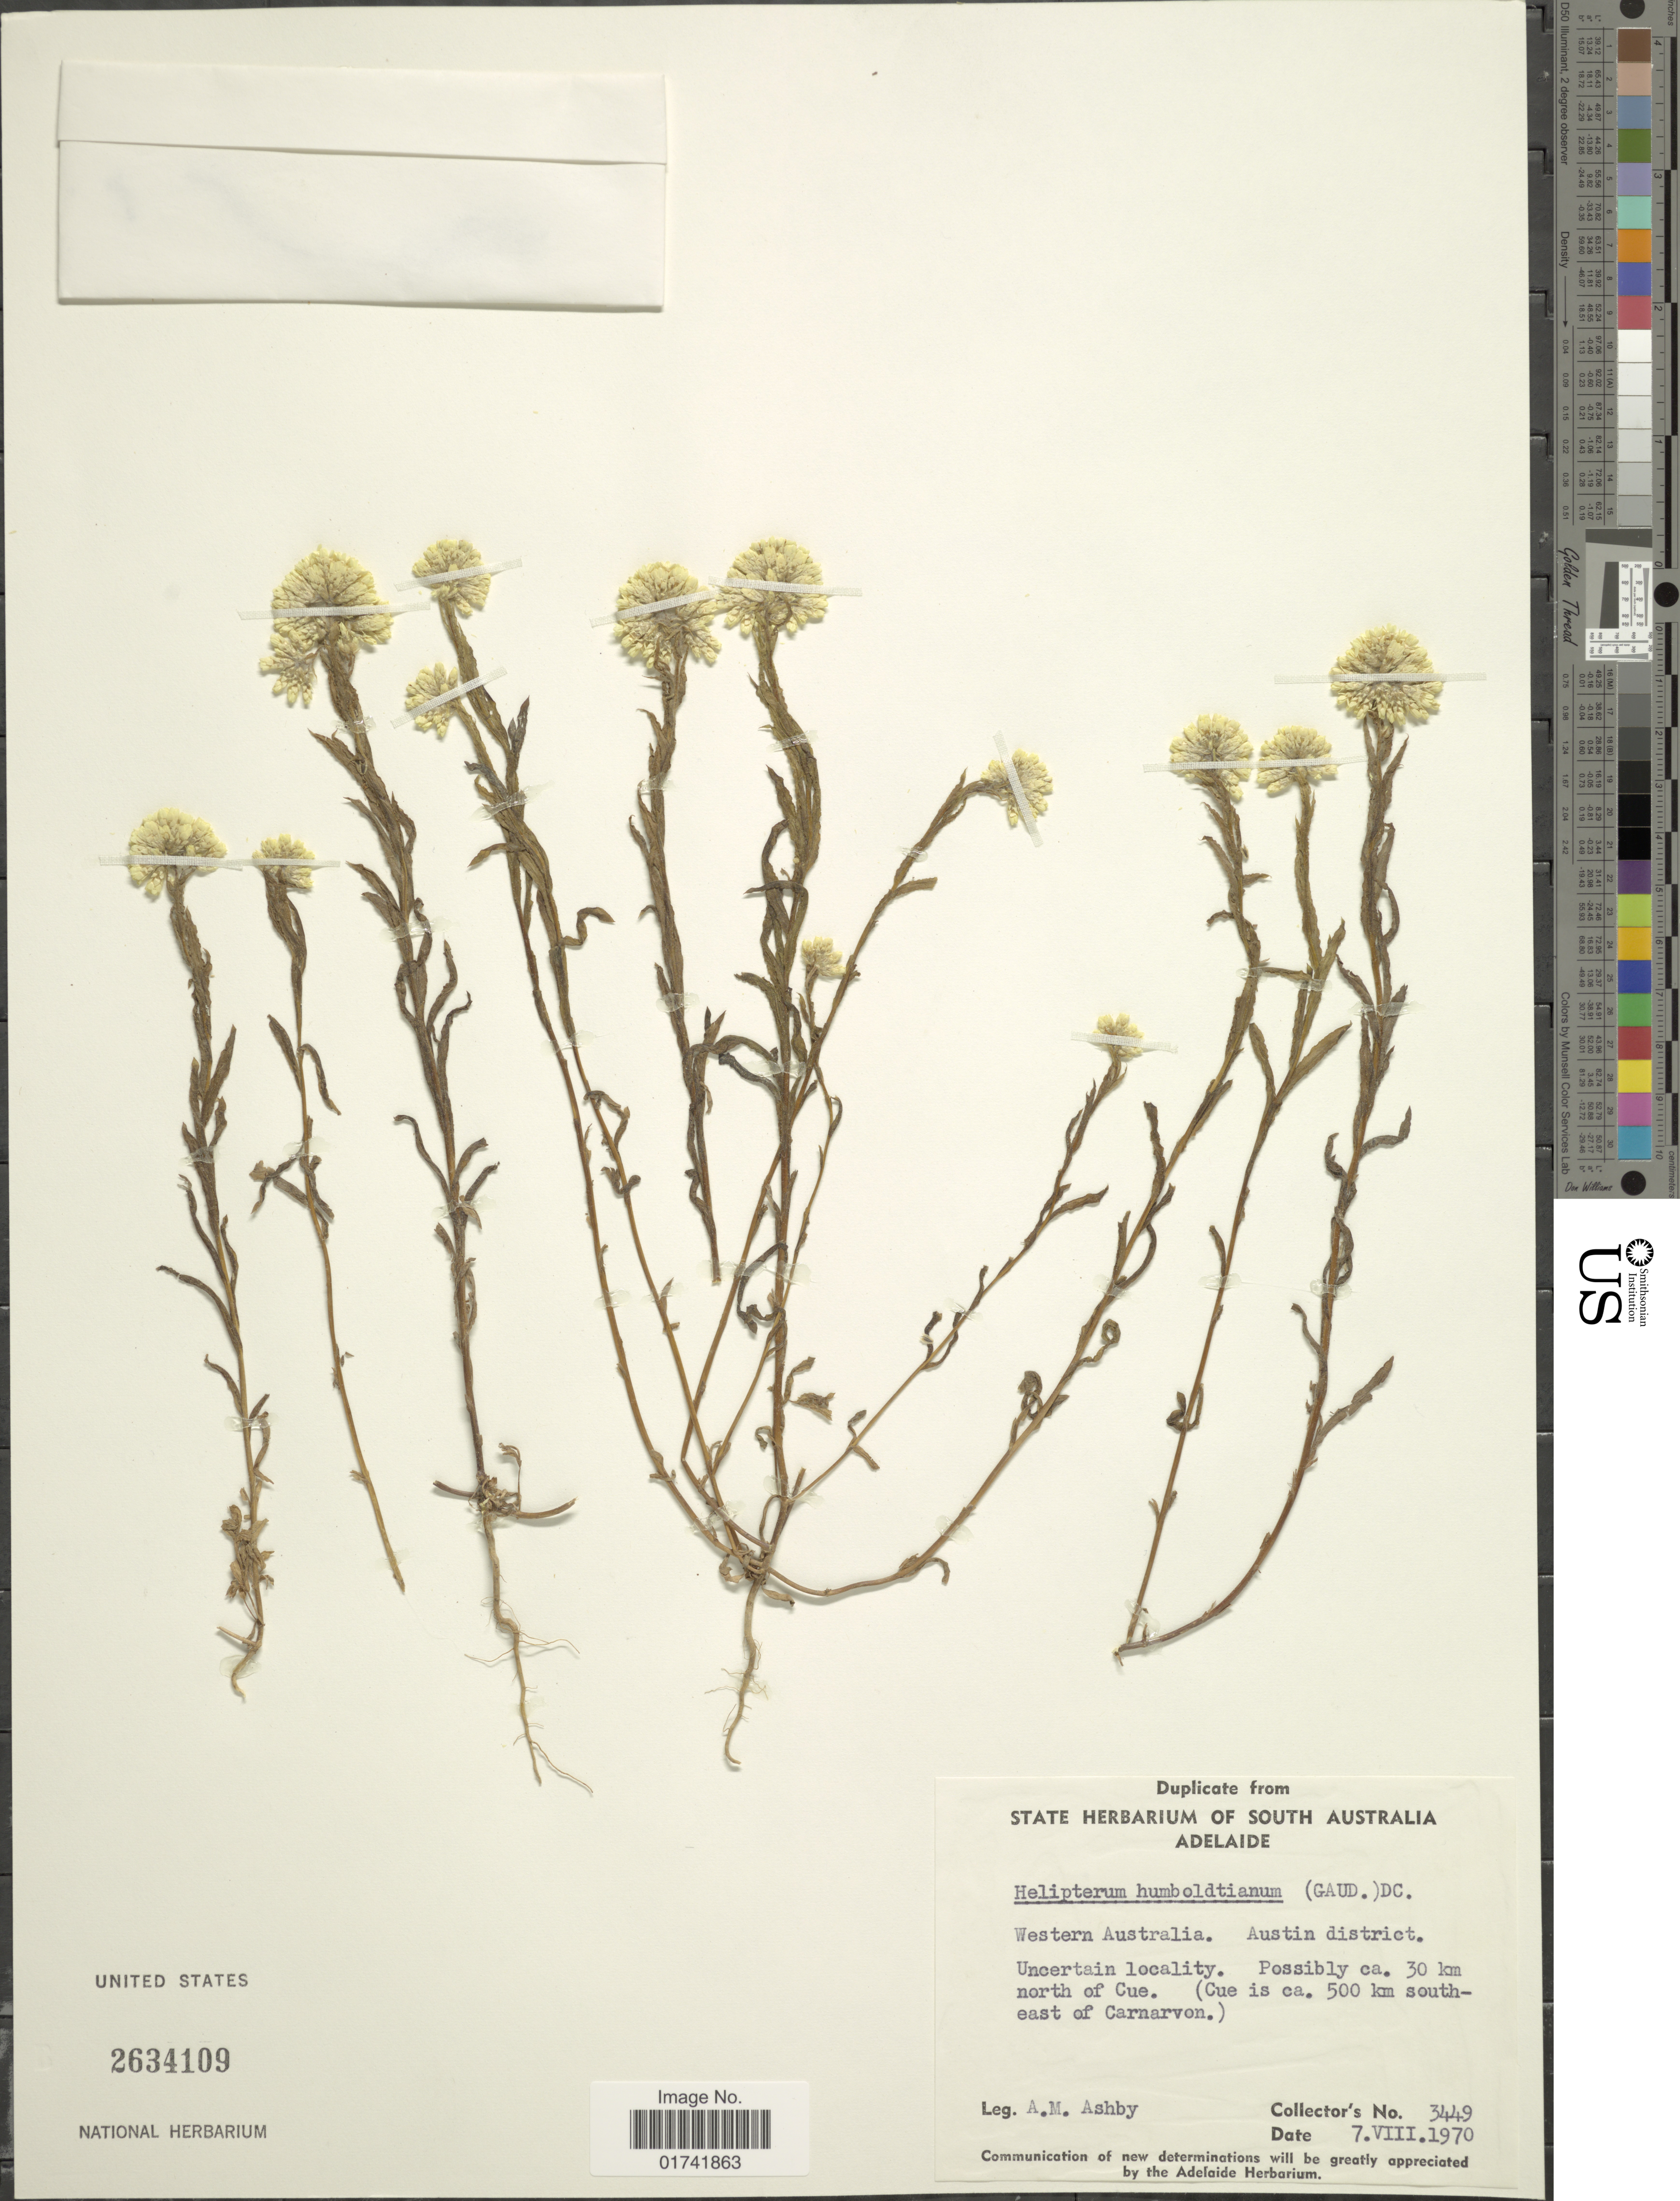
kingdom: Plantae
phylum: Tracheophyta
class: Magnoliopsida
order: Asterales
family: Asteraceae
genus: Rhodanthe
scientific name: Rhodanthe humboldtiana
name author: (Gaudich.) Paul G. Wilson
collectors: A. Ashby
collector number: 3449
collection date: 1970-08-07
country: Australia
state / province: Western Australia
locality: Austin district, Uncertain locality, possibly ca. 30 km north of Cue (Cue is ca. 500 km south-east of Carnarvon.).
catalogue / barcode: US 2634109